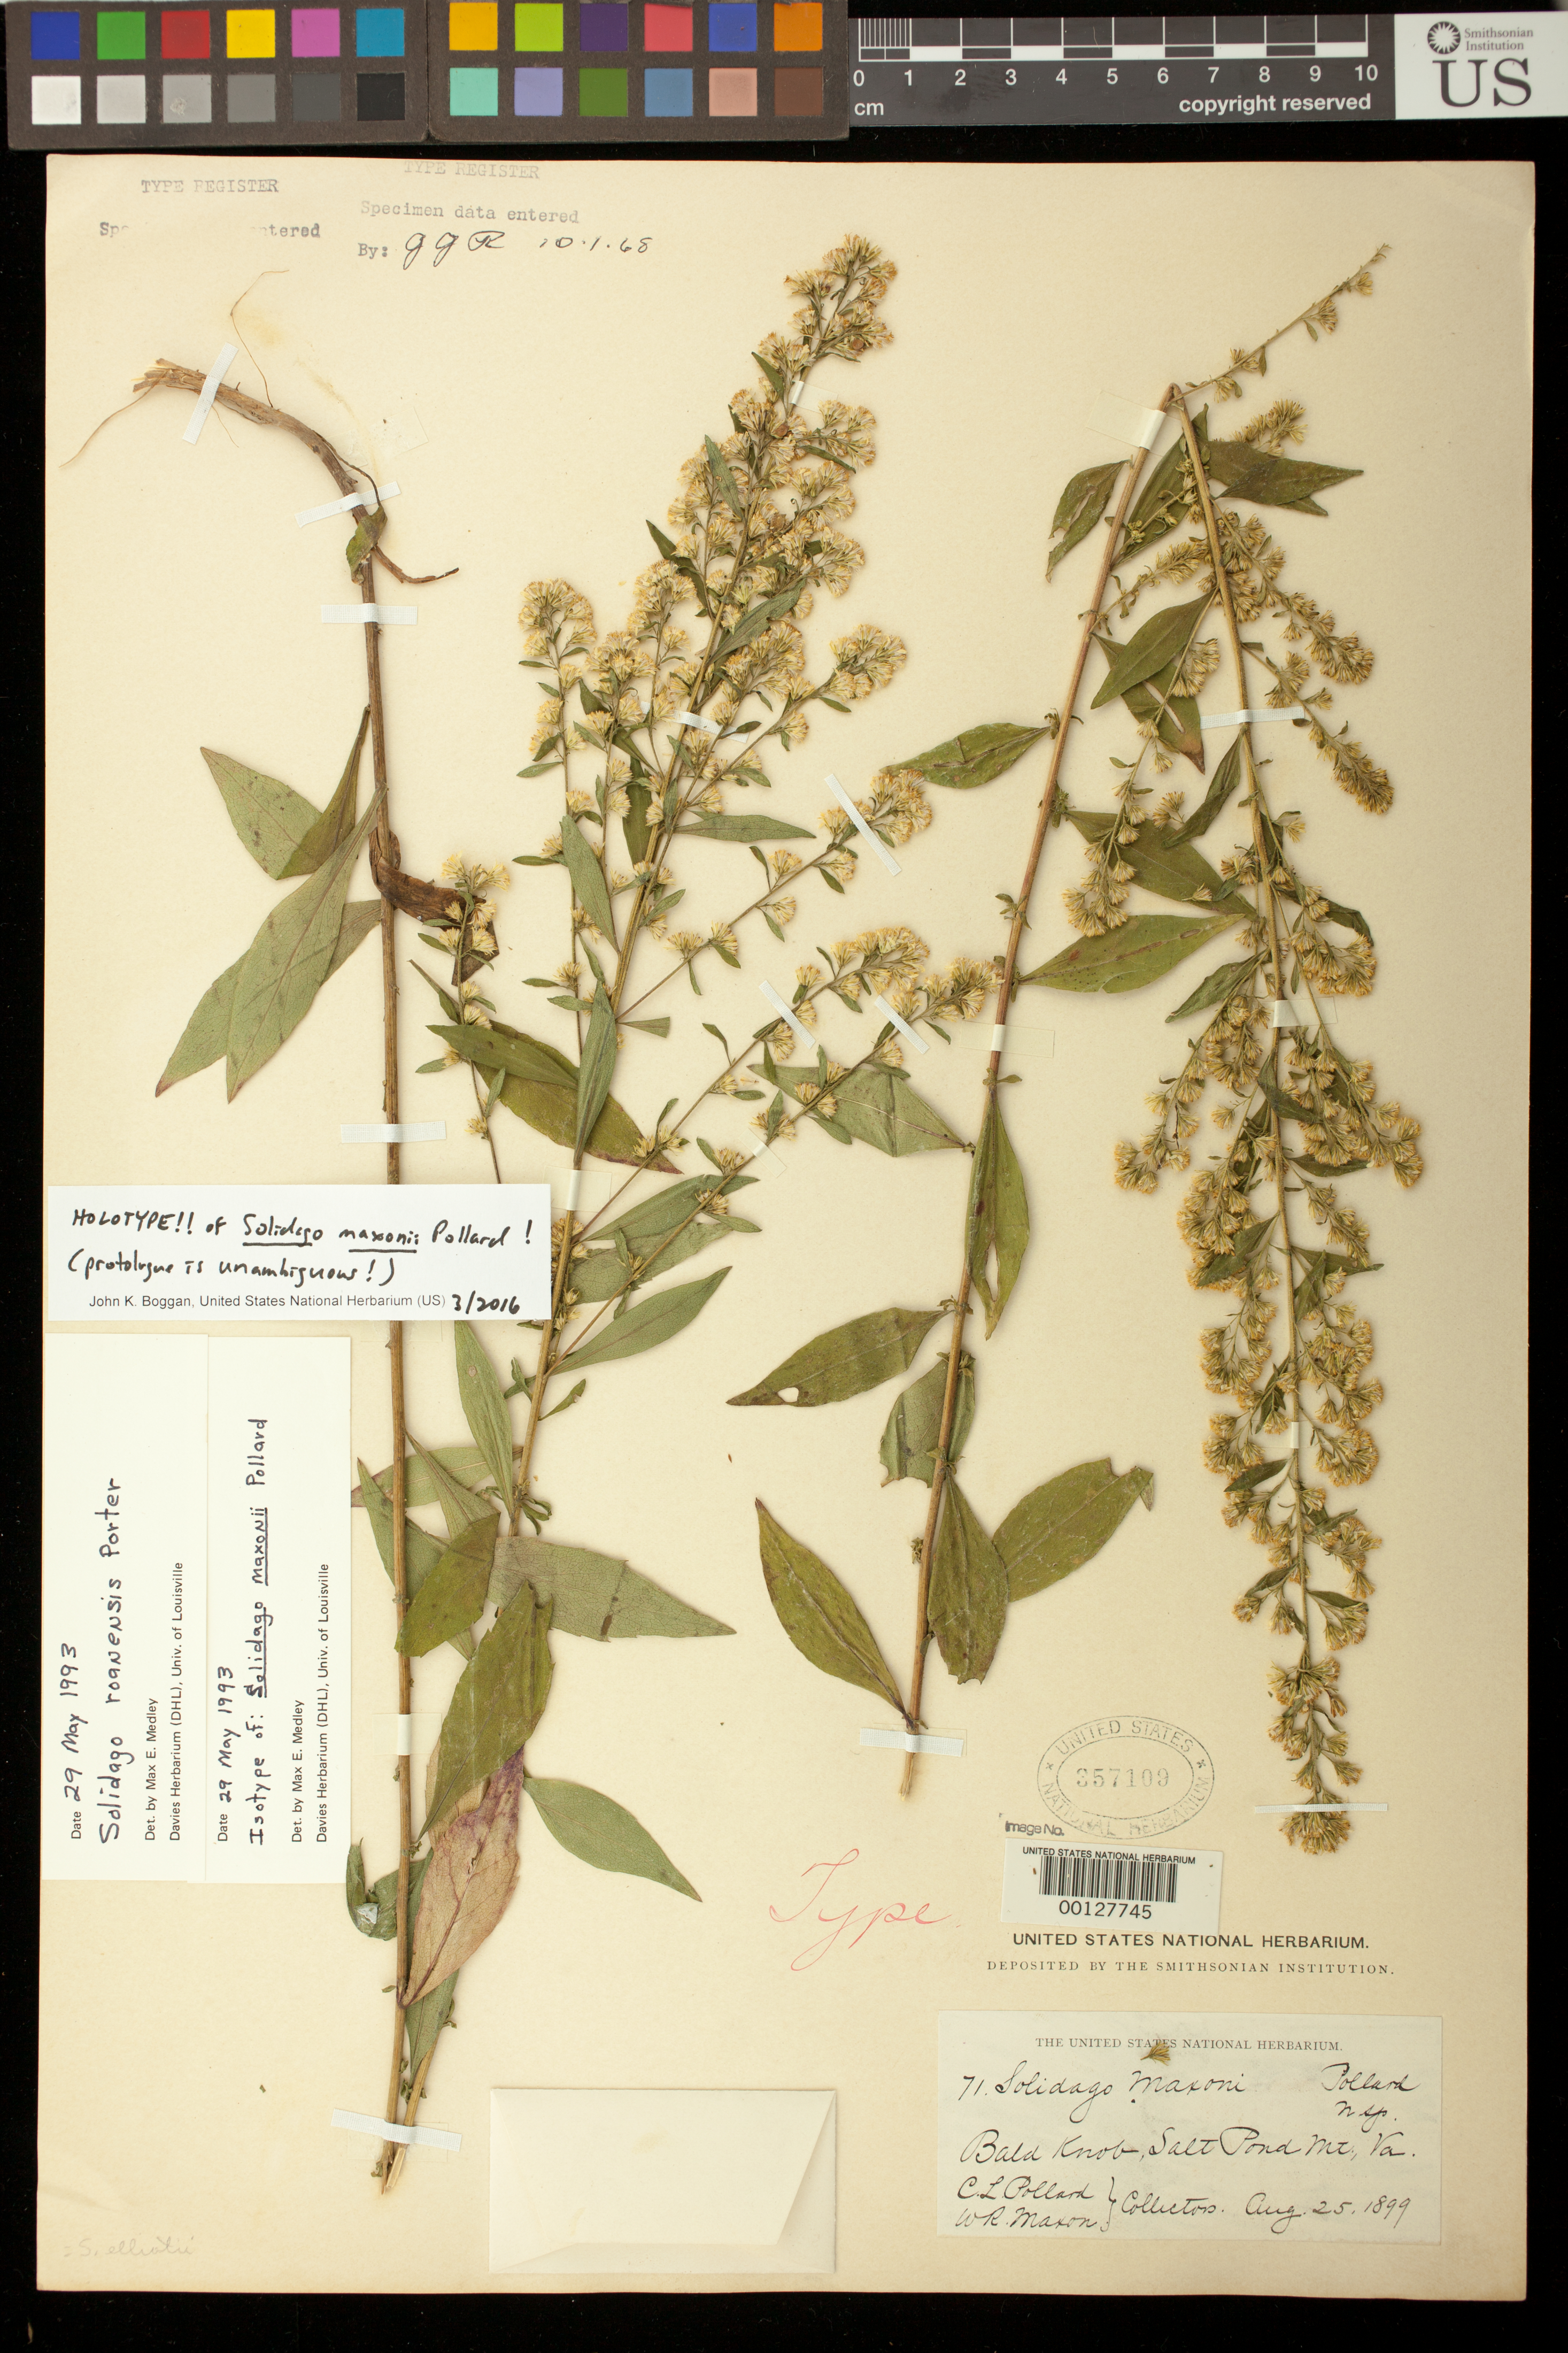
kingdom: Plantae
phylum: Tracheophyta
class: Magnoliopsida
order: Asterales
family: Asteraceae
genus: Solidago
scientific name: Solidago maxonii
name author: Pollard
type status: Holotype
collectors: C. L. Pollard & W. R. Maxon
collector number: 71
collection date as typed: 25 Aug 1899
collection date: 1899-08-25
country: United States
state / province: Virginia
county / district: Giles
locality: Salt Pond Mountain, Bald Knob.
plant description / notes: Erroneously annotated as "isotype" by M.E. Medley (1993), but unambiguously the holotype. Protologue, "Type in the U.S. National Herbarium, No. 357,109..."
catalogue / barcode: US 357109